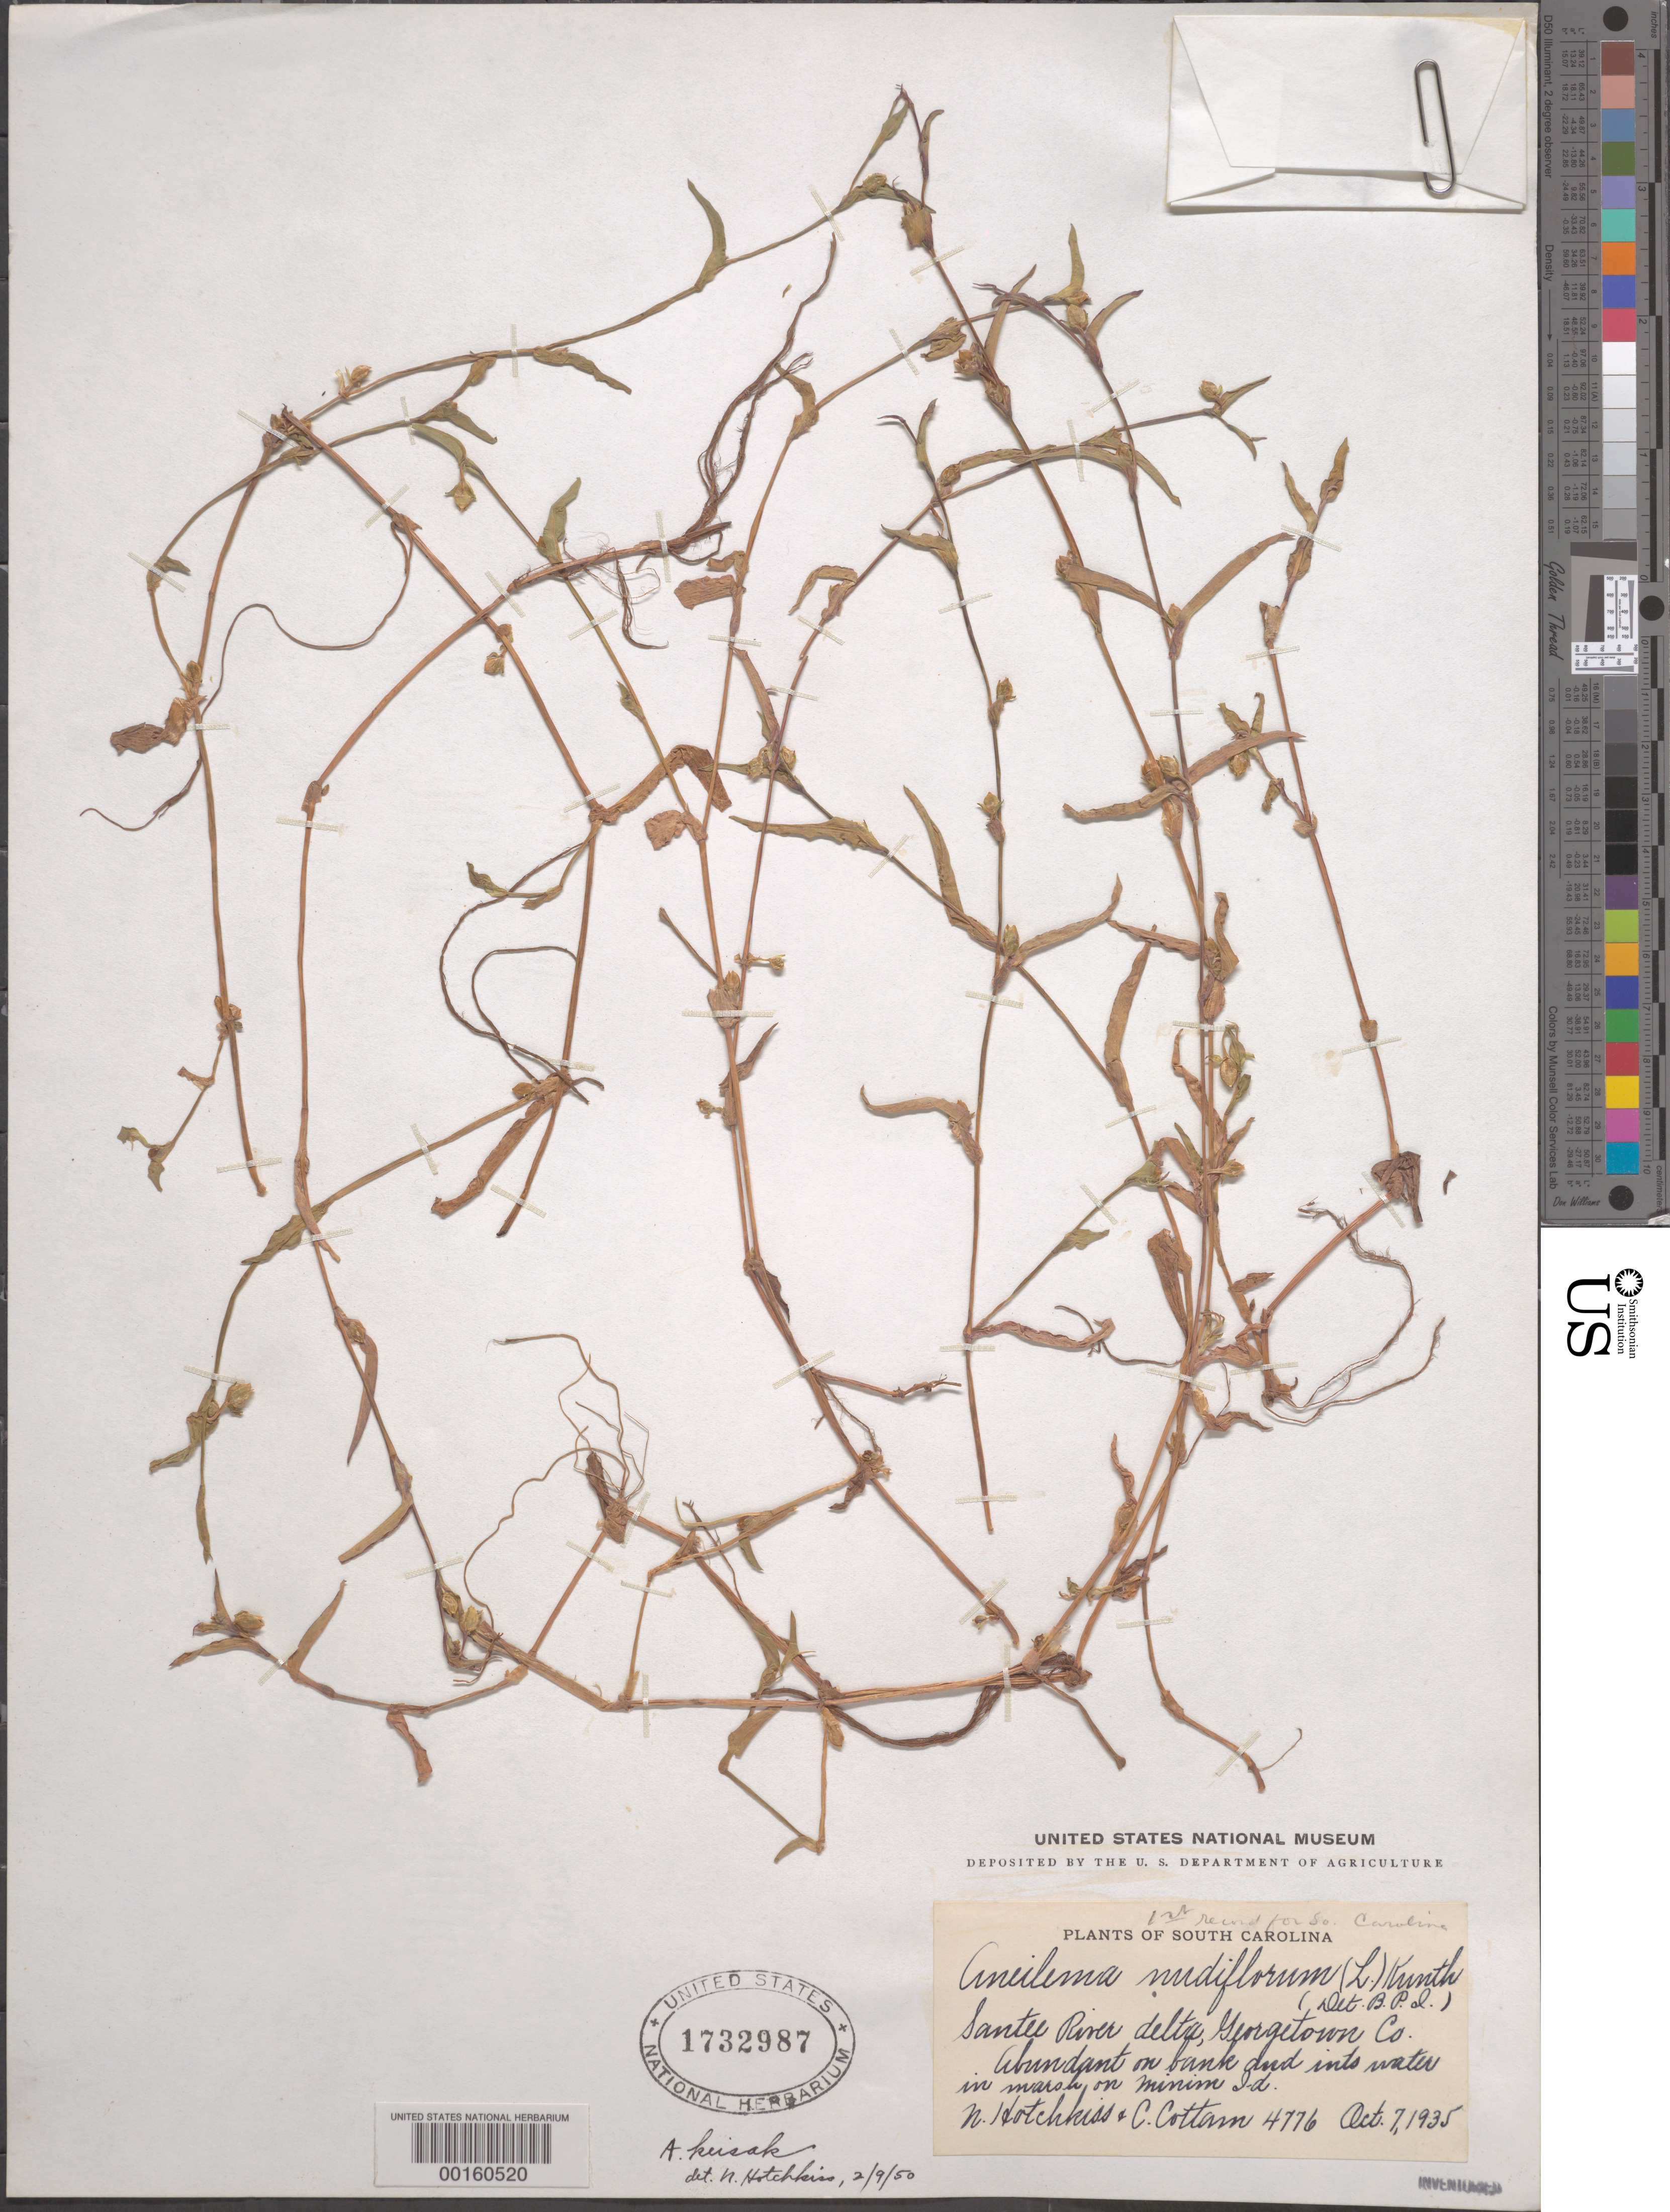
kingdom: Plantae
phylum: Tracheophyta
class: Liliopsida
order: Commelinales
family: Commelinaceae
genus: Murdannia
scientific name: Murdannia keisak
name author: (Hassk.) Hand.-Mazz.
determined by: Hotchkiss, N.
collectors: N. Hotchkiss & C. Cottam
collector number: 4776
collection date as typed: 07 Oct 1935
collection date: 1935-10-07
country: United States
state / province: South Carolina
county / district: Georgetown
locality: Santee river delta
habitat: River bank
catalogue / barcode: US 1732987